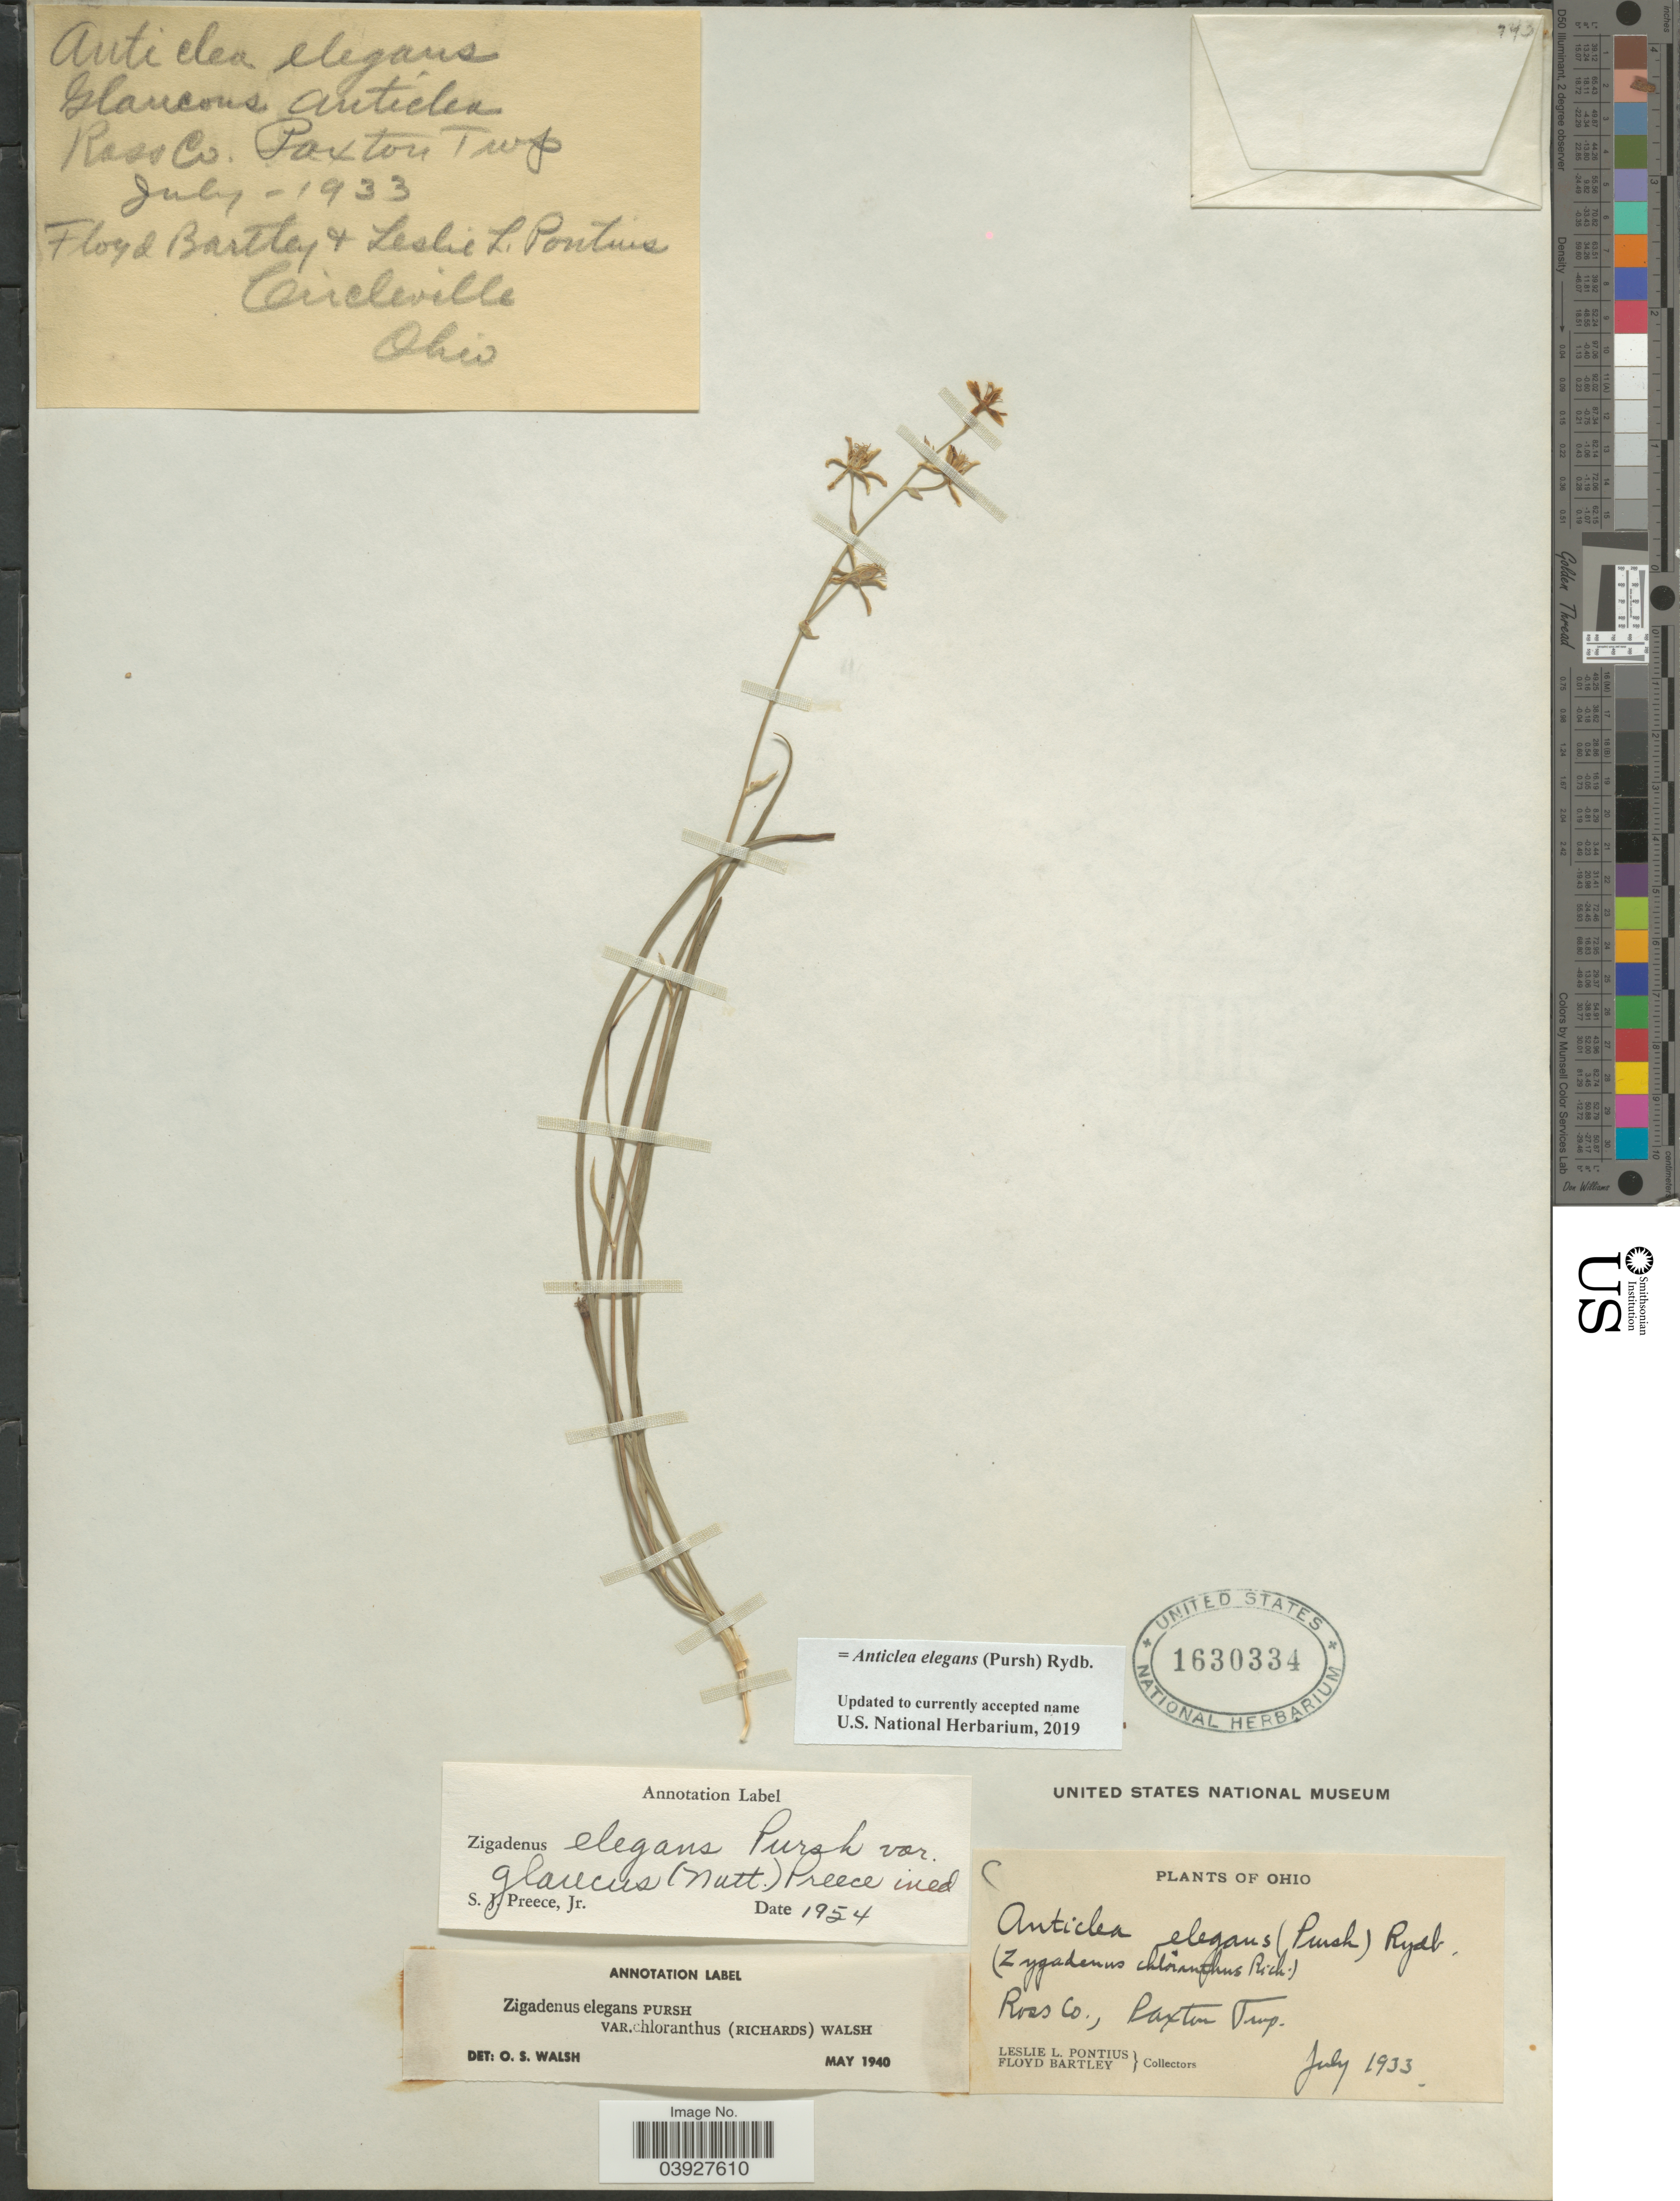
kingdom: Plantae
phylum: Tracheophyta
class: Liliopsida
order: Liliales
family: Melanthiaceae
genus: Anticlea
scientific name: Anticlea elegans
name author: (Pursh) Rydb.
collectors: L. Pontius & F. Bartley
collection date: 1933-07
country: United States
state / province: Ohio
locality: Ross Co., Paxton Twp.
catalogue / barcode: US 1630334